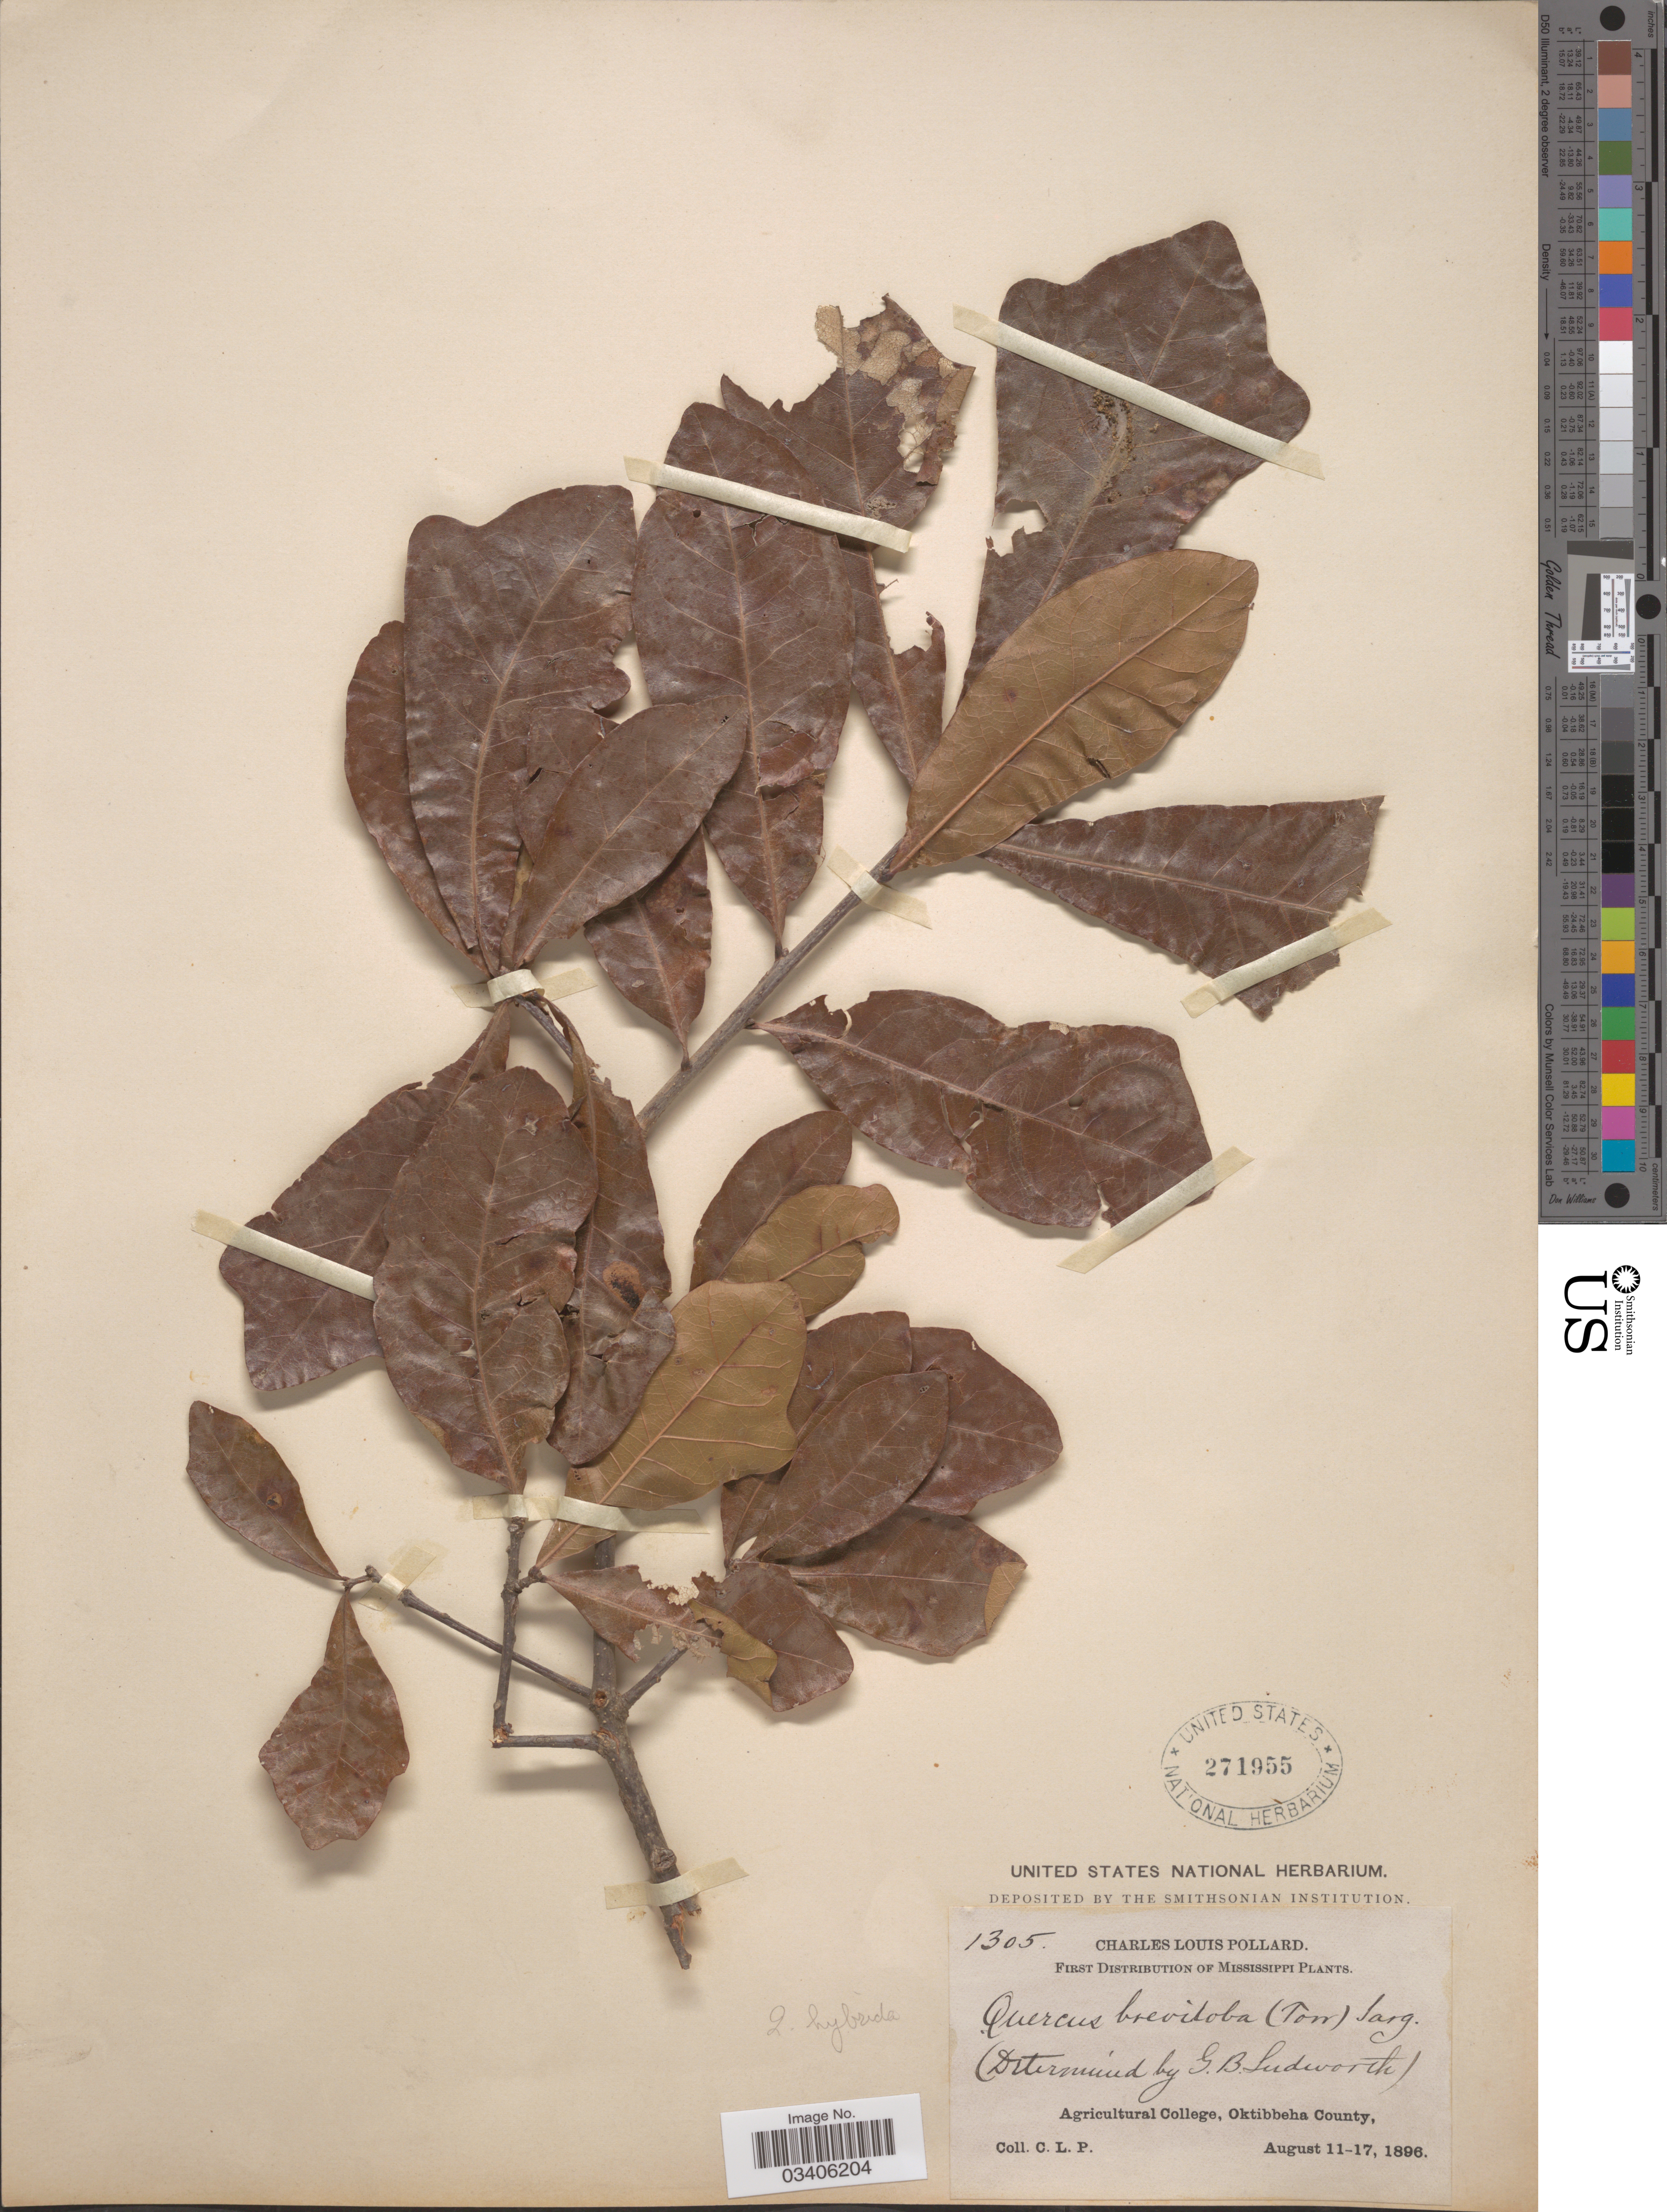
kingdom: Plantae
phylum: Tracheophyta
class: Magnoliopsida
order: Fagales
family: Fagaceae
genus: Quercus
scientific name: Quercus laurifolia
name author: Michx.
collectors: C. L. Pollard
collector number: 1305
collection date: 1896-08-11/1896-08-17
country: United States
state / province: Mississippi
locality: Agricultural College, Oktibbeha County.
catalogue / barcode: US 271955